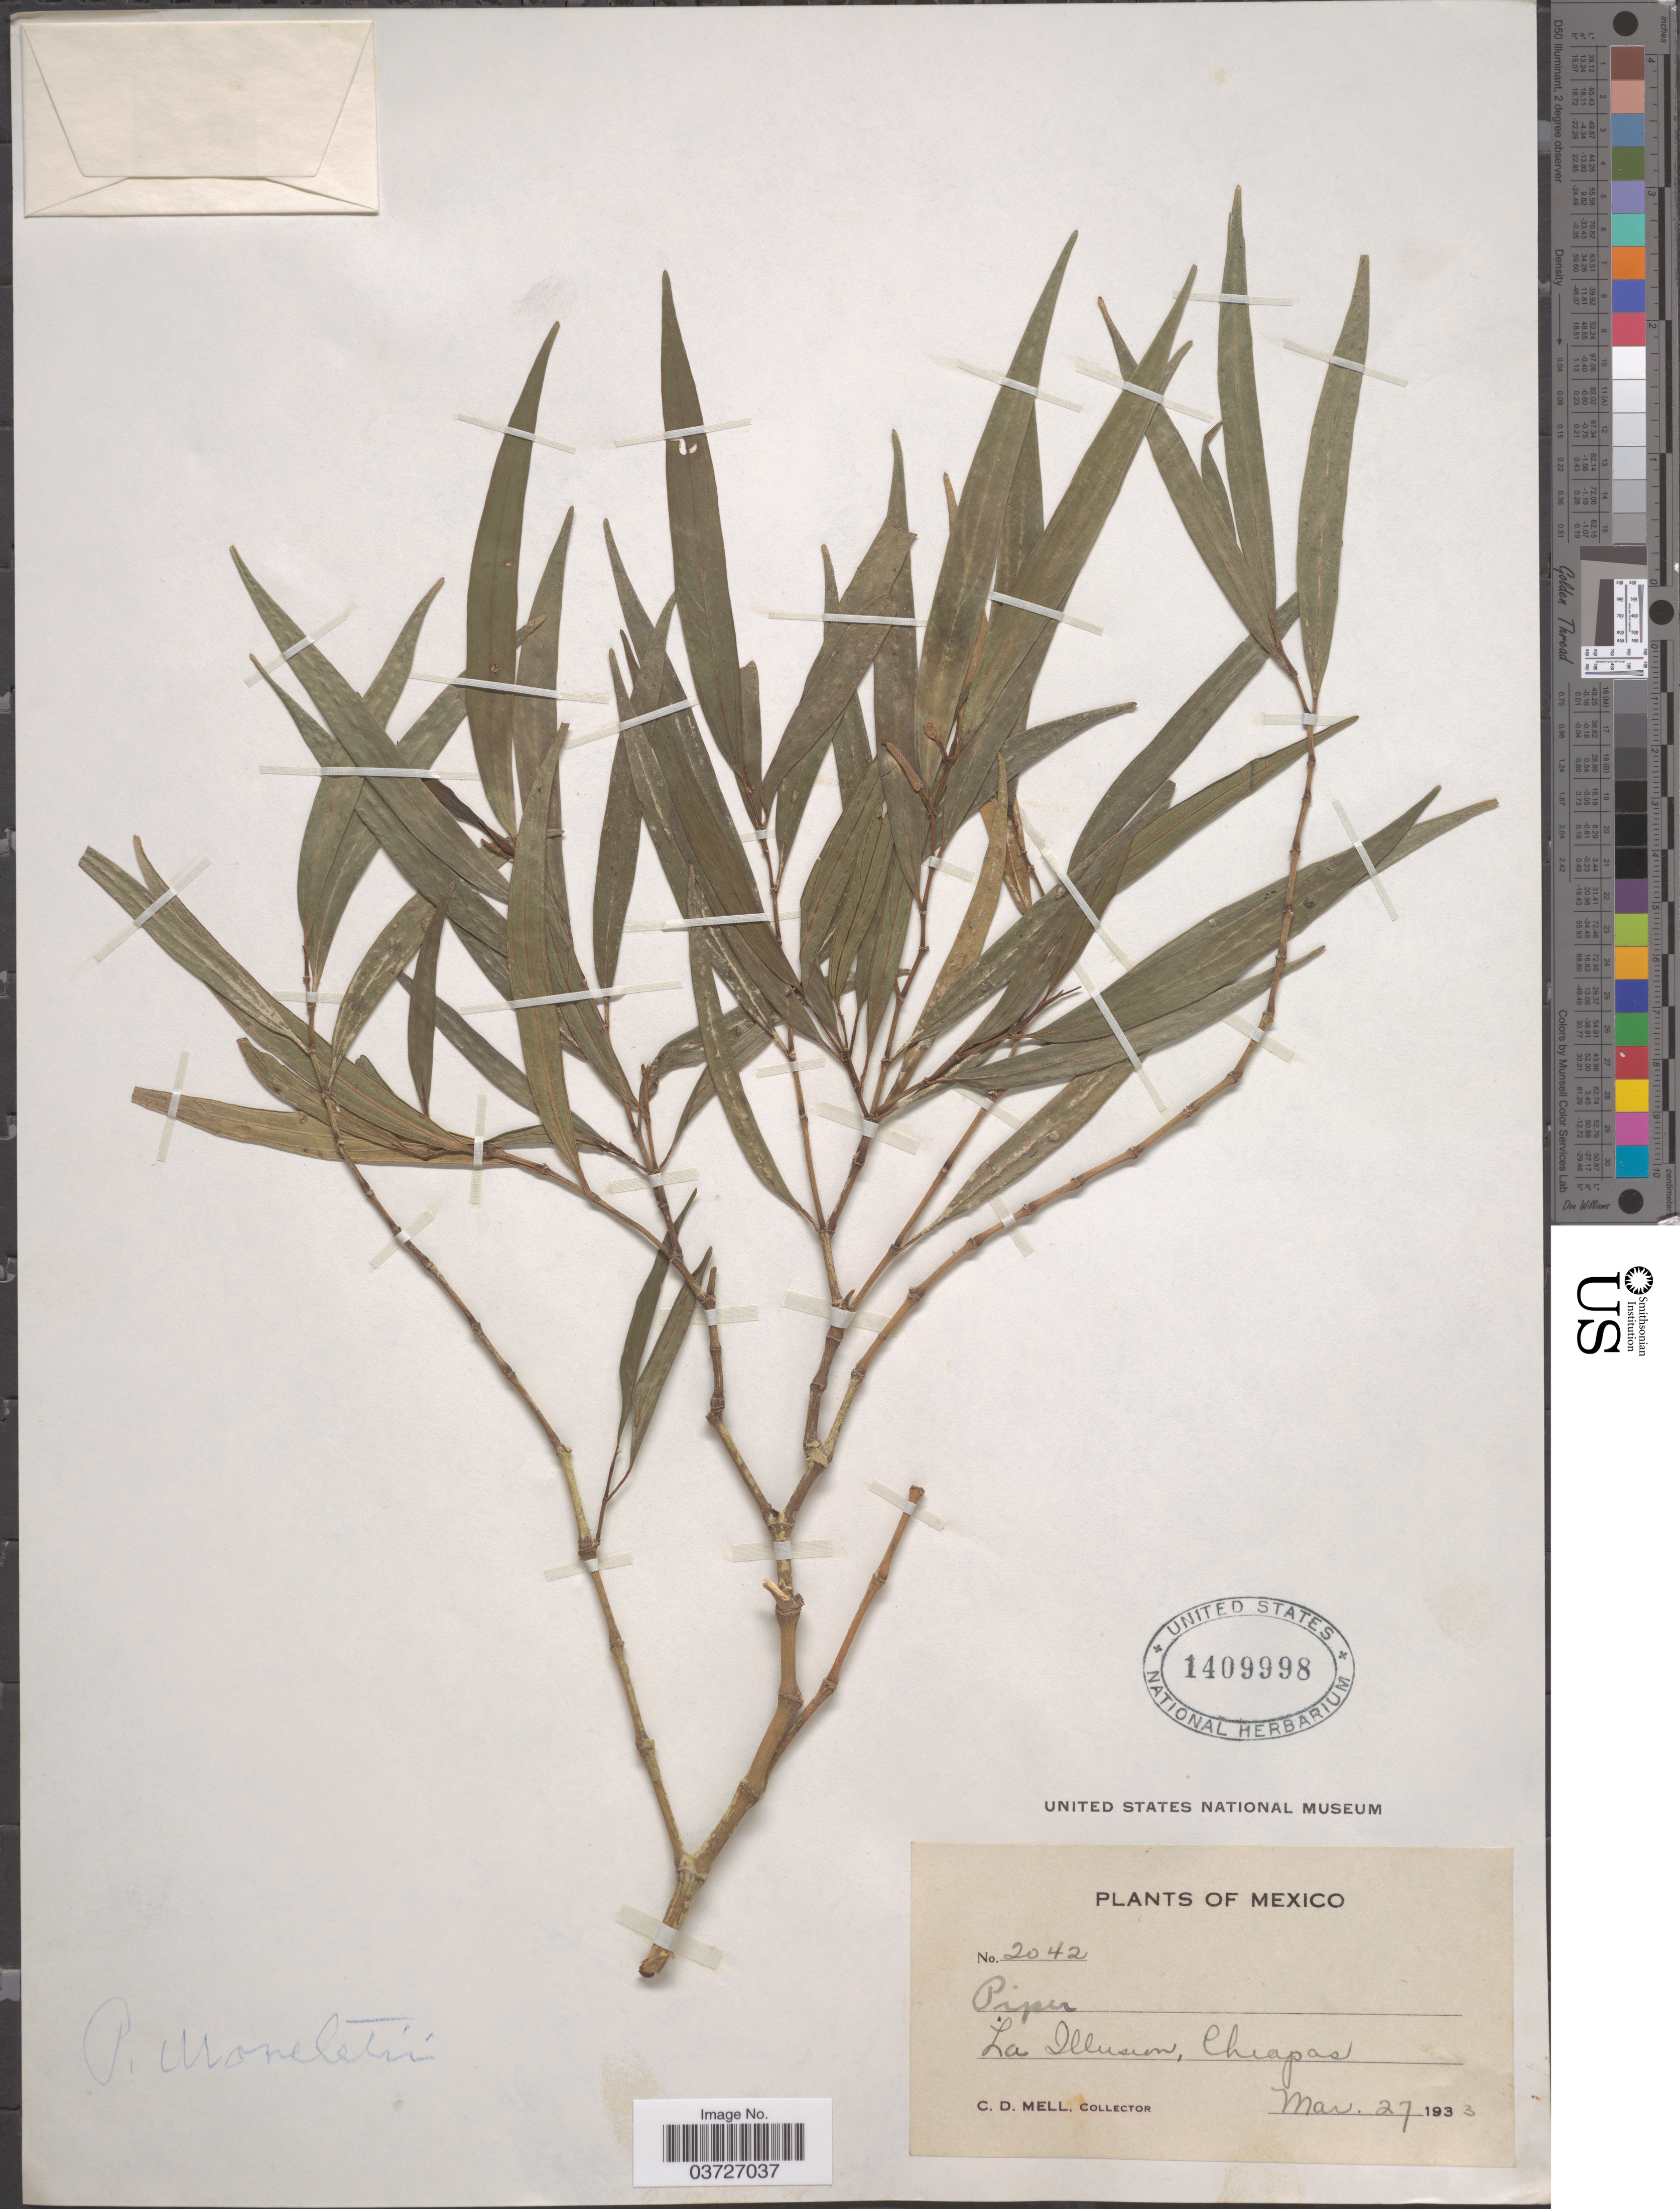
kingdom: Plantae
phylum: Tracheophyta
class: Magnoliopsida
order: Piperales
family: Piperaceae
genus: Piper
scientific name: Piper moreletii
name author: C. DC.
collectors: C. D. Mell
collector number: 2042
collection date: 1933-03-27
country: Mexico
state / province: Chiapas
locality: La Illusion.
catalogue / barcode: US 1409998